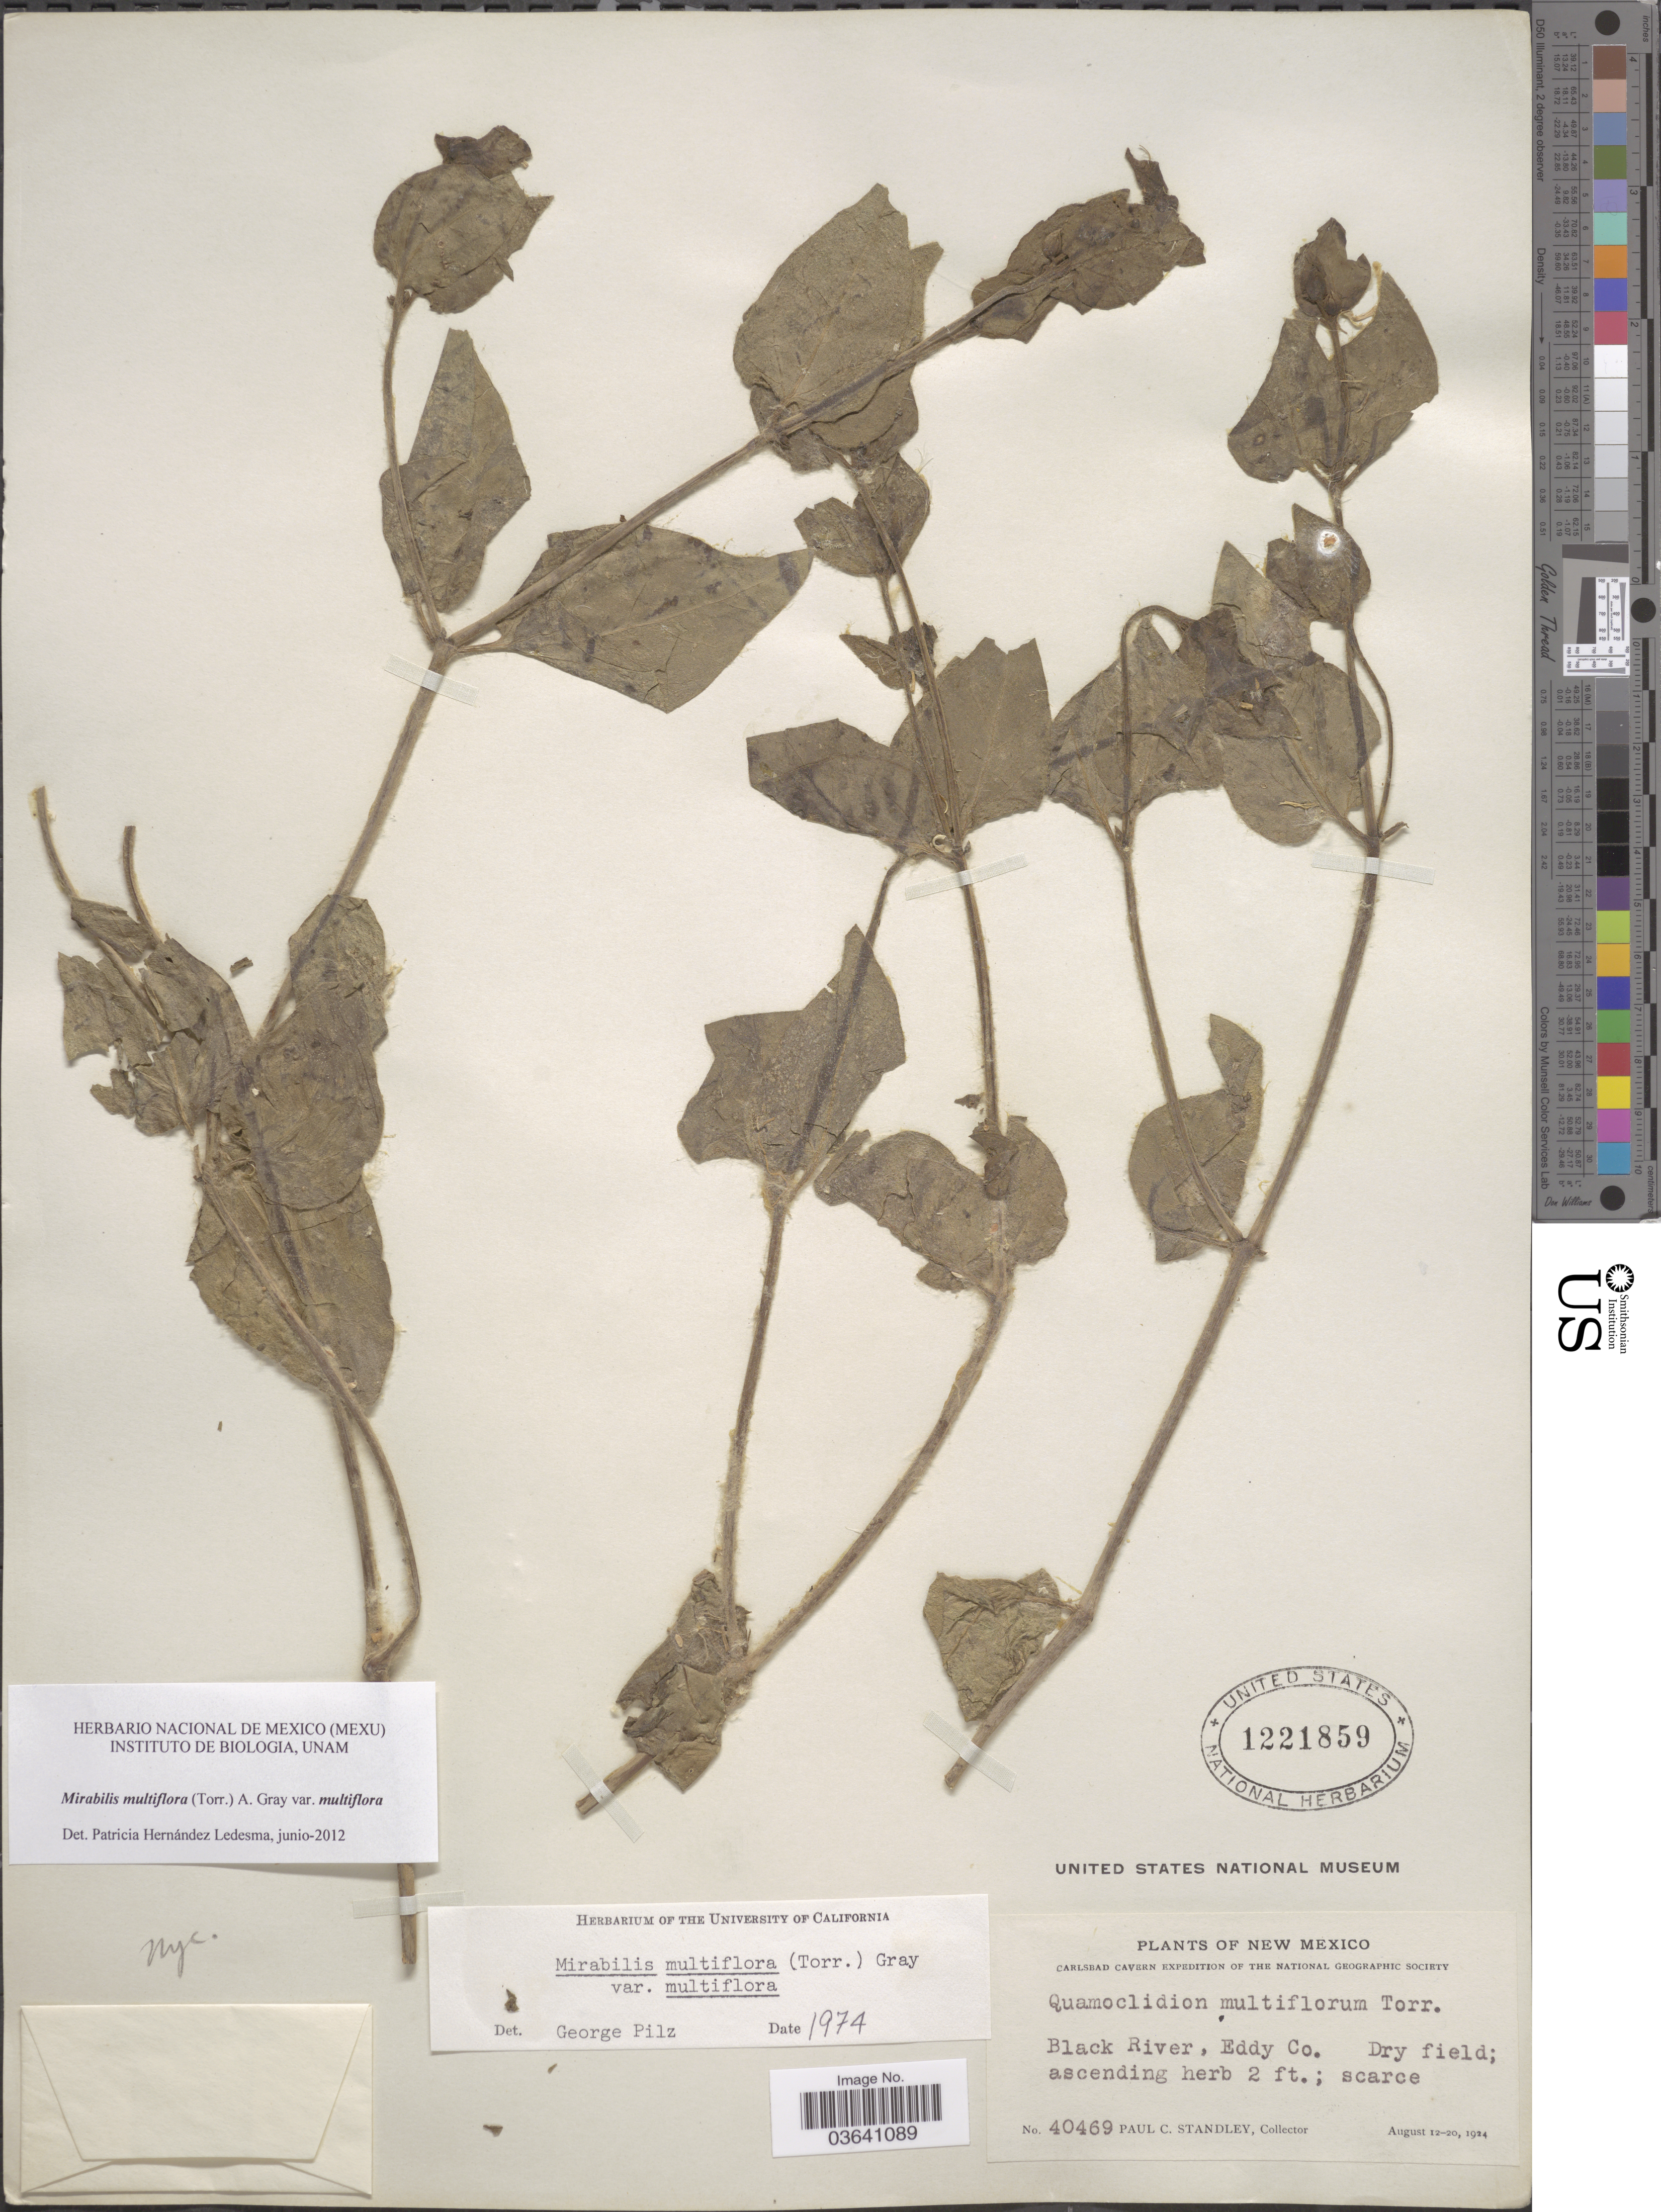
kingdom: Plantae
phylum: Tracheophyta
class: Magnoliopsida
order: Caryophyllales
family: Nyctaginaceae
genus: Mirabilis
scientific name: Mirabilis multiflora var. multiflora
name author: (Torr.) A. Gray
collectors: P. C. Standley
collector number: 40469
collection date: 1924-08-12/1924-08-20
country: United States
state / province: New Mexico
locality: Black River, Eddy Co.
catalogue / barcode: US 1221859